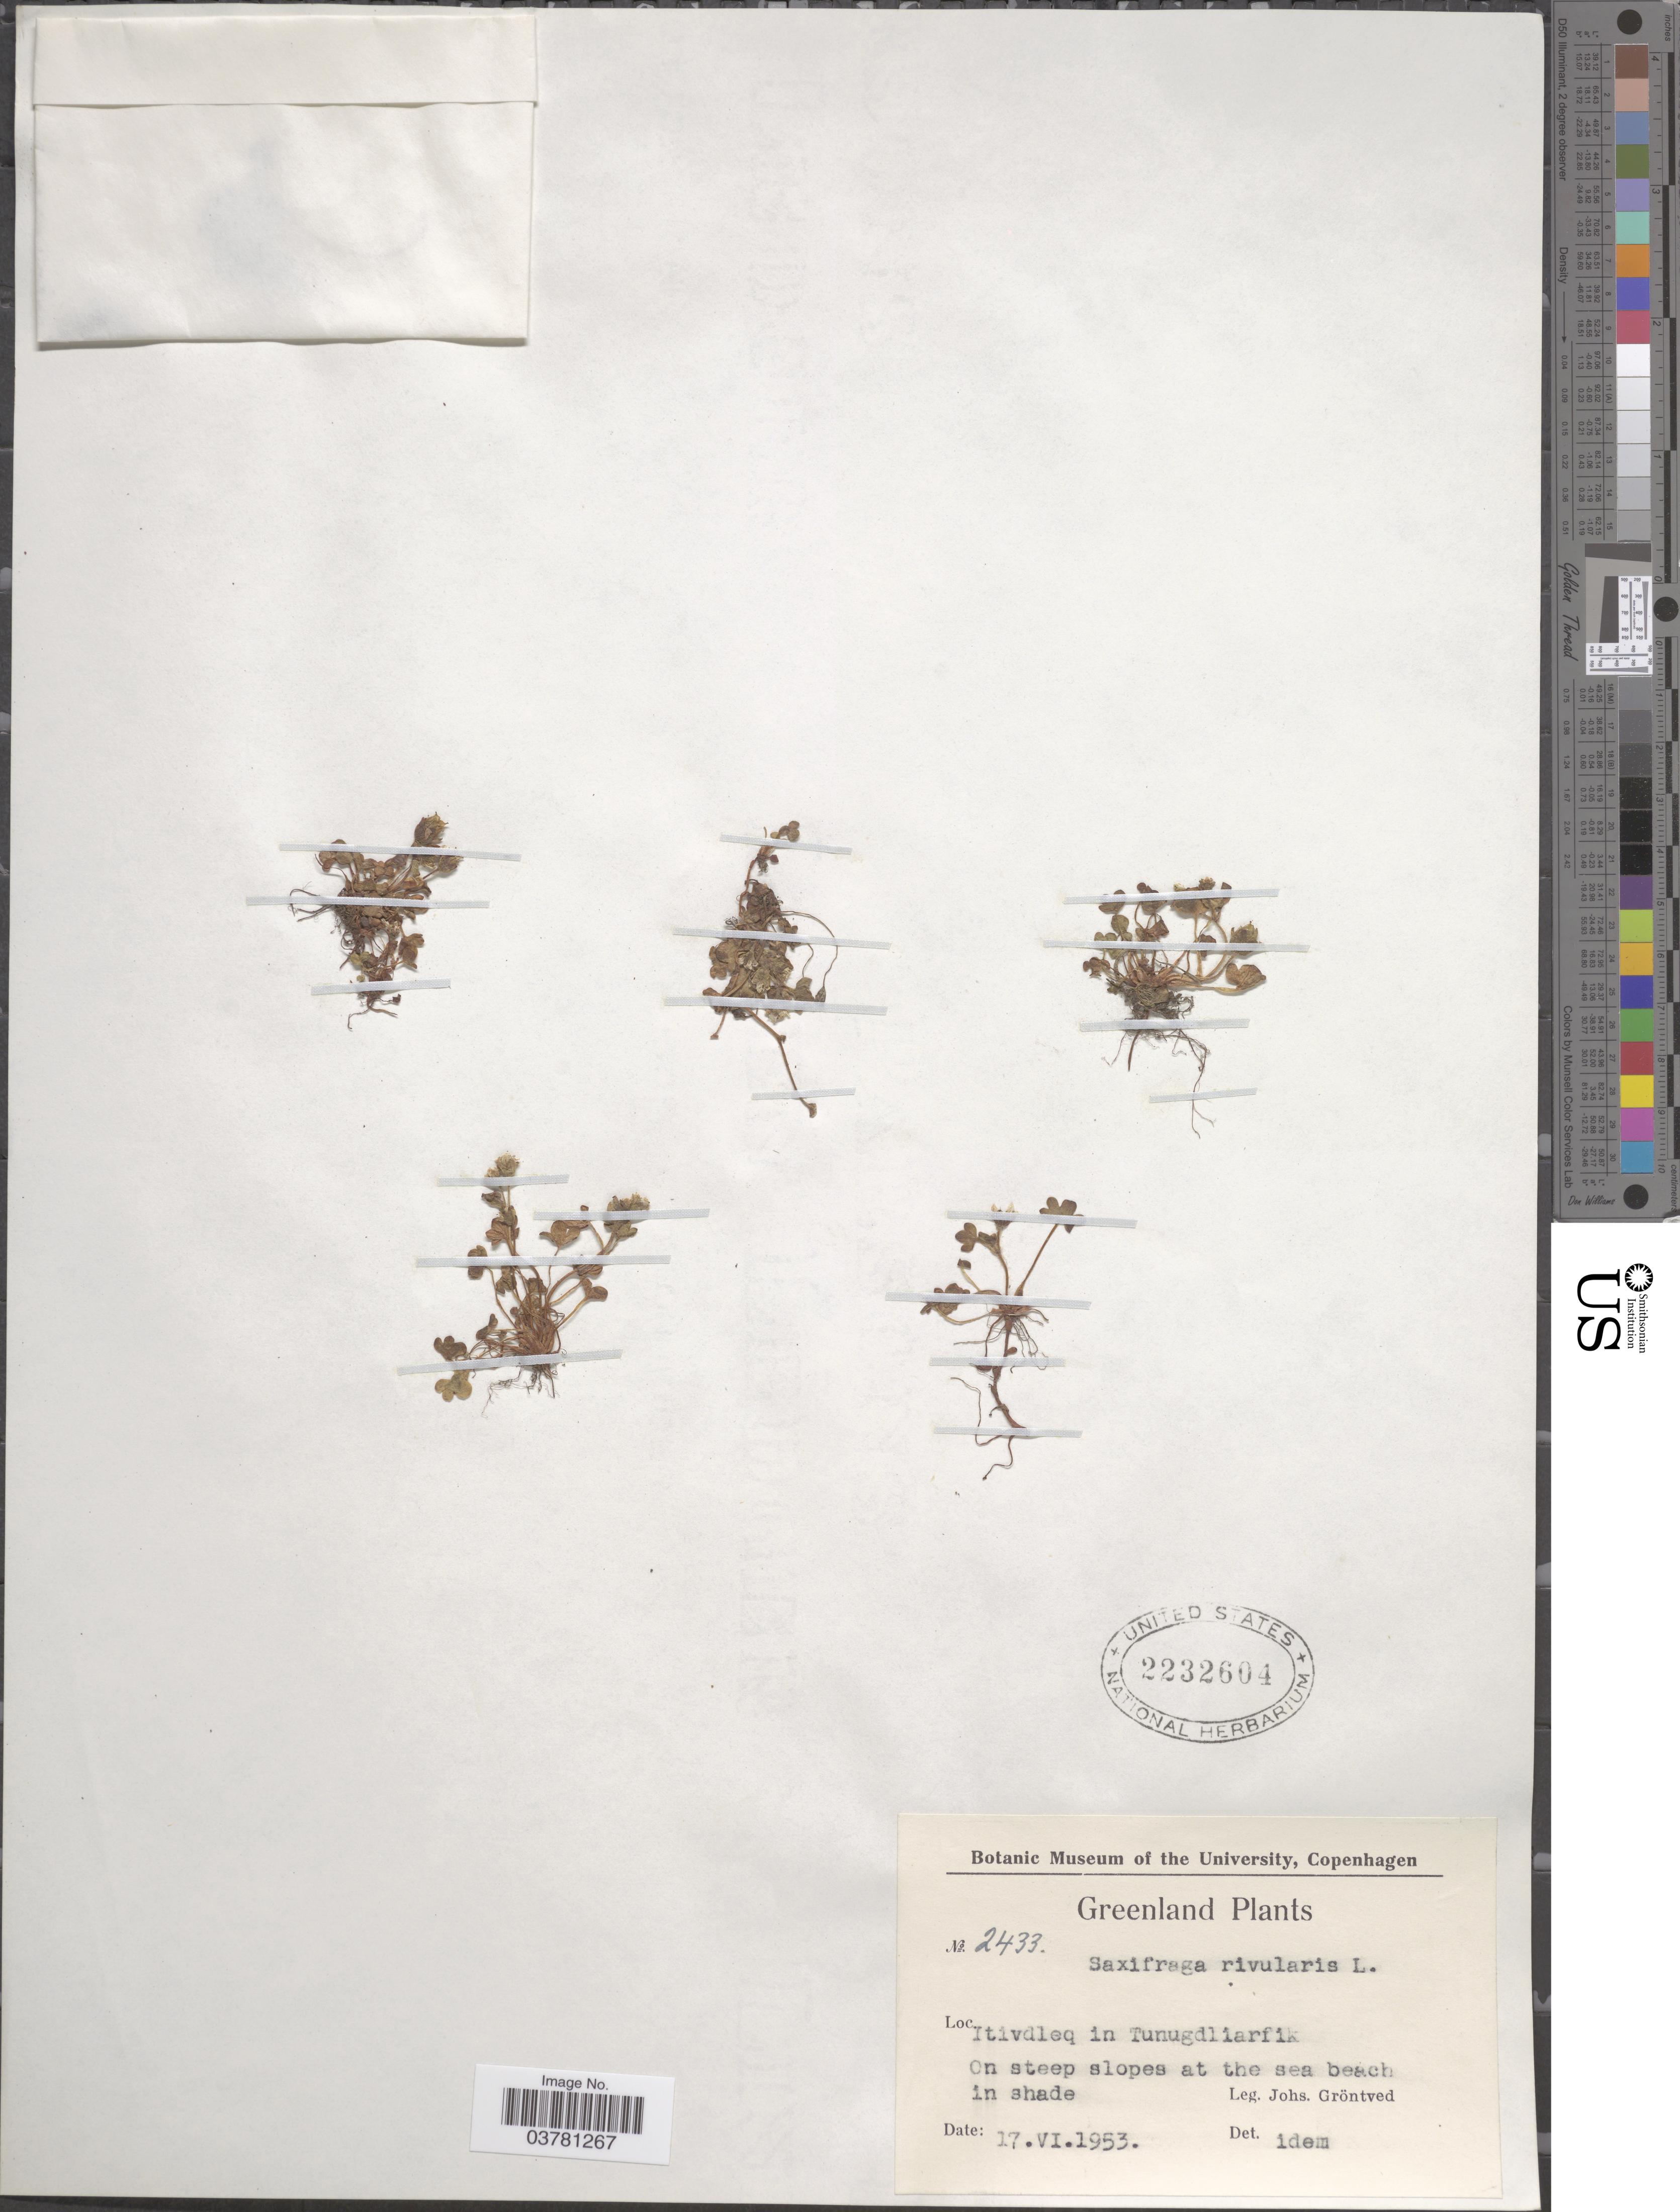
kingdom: Plantae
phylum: Tracheophyta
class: Magnoliopsida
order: Saxifragales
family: Saxifragaceae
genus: Saxifraga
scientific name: Saxifraga rivularis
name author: L.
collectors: J. Grøntved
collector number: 2433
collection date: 1953-06-17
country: Greenland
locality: Itivdleq in Tunugdliarfik. On steep slopes at the sea beach in shade.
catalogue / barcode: US 2232604